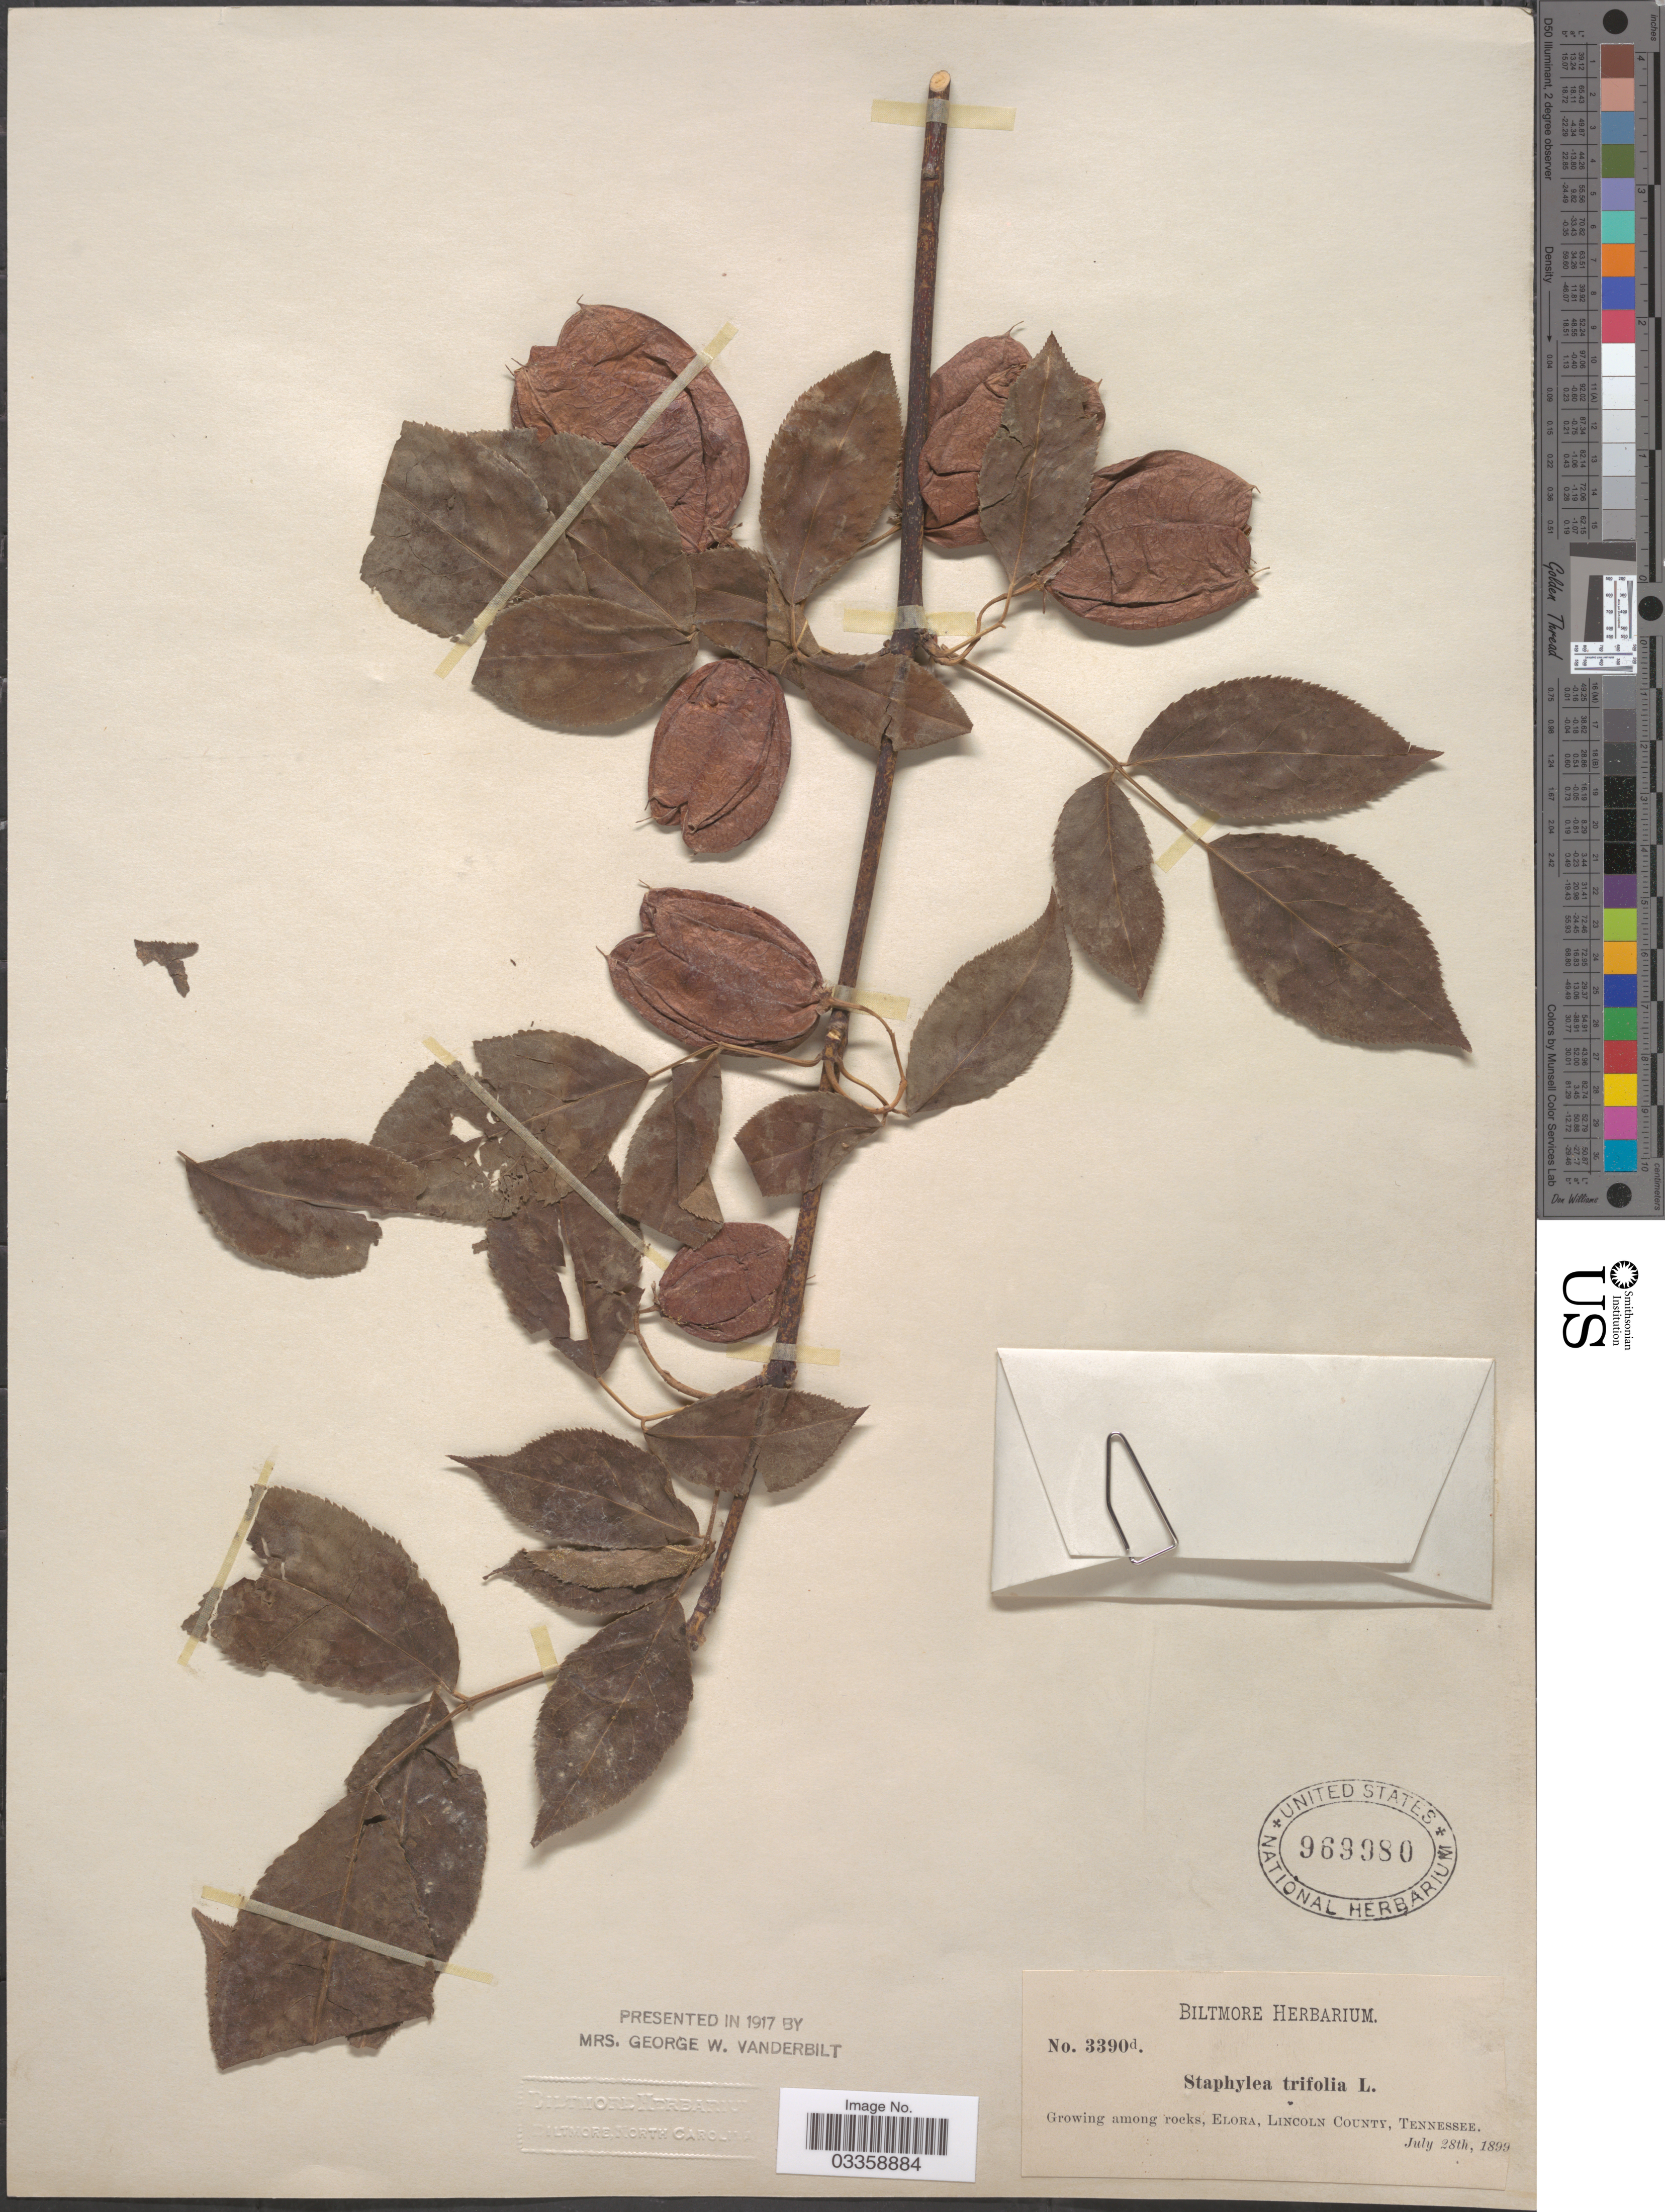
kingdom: Plantae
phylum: Tracheophyta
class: Magnoliopsida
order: Crossosomatales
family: Staphyleaceae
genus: Staphylea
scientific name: Staphylea trifolia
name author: L.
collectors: ex herb. Biltmore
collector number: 3390d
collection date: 1899-07-28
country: United States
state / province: Tennessee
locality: Elora, Lincoln County.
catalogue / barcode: US 969980